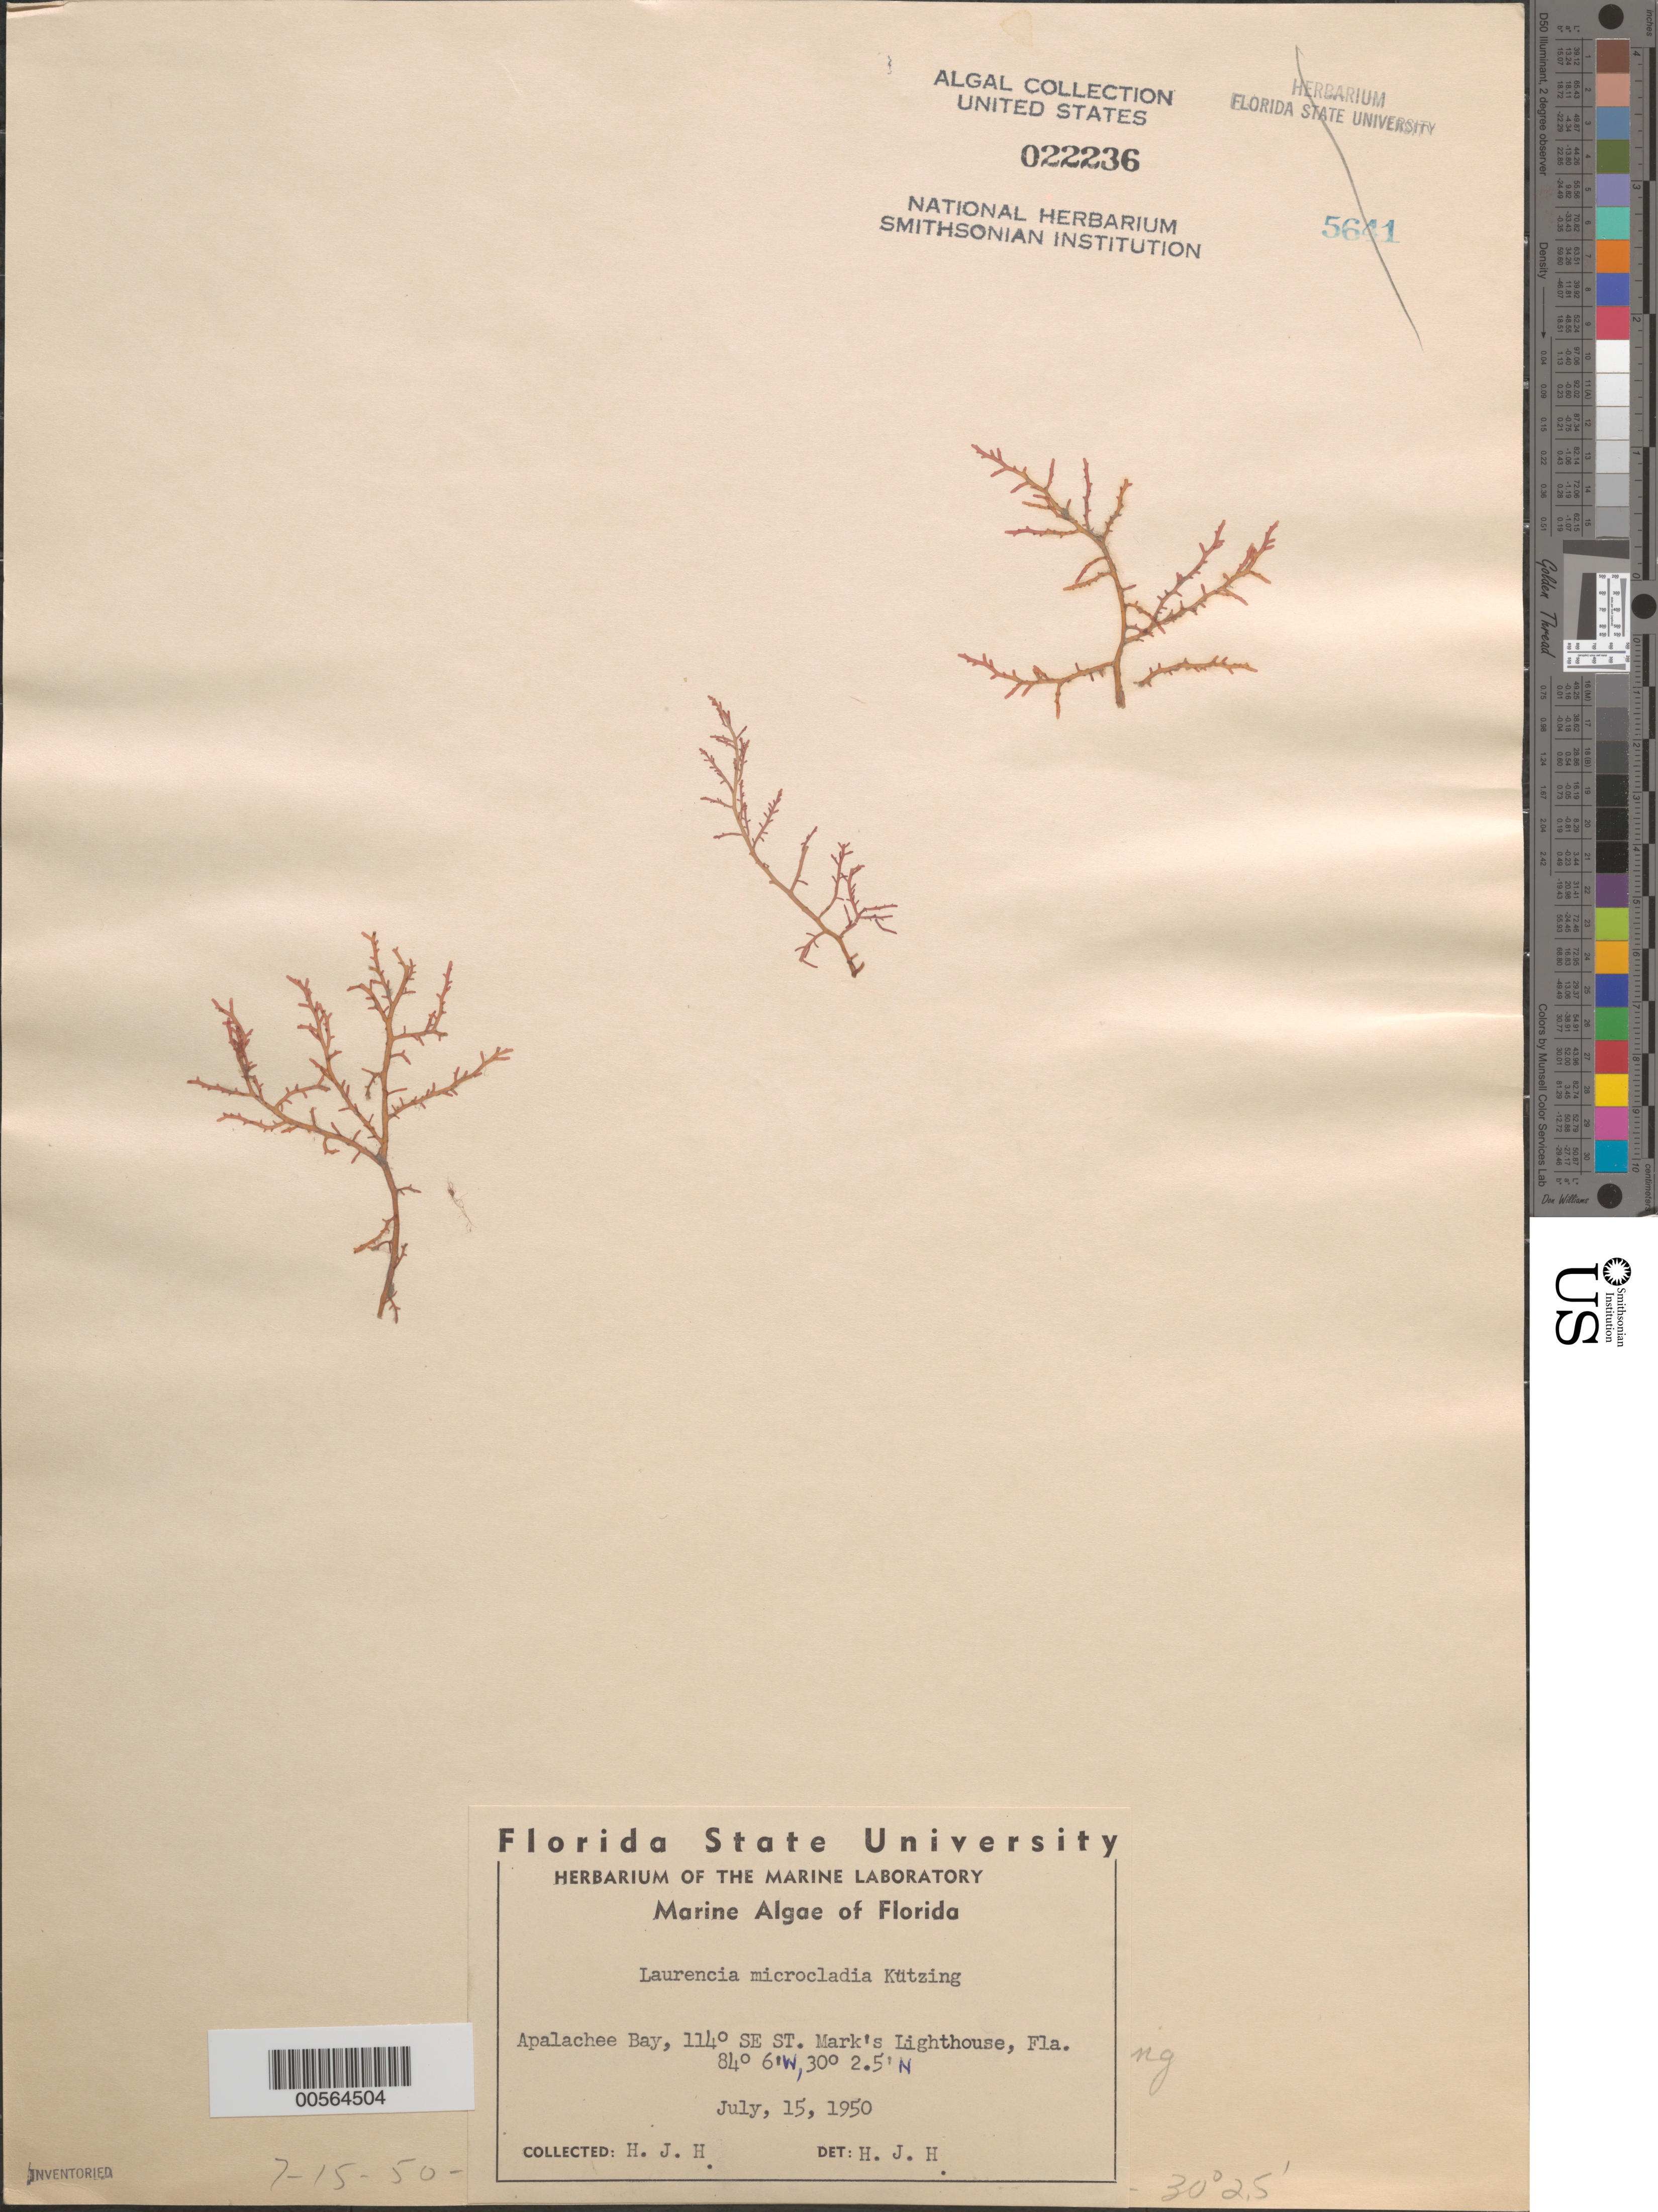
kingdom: Plantae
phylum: Rhodophyta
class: Florideophyceae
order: Ceramiales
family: Rhodomelaceae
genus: Laurencia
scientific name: Laurencia microcladia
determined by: Humm, Harold J.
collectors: H. J. Humm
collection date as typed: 15 Jul 1950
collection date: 1950-07-15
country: United States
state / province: Florida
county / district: Franklin County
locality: Apalachee Bay, 114 degrees southeast of St. Marks Lighthouse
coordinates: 30 2.5' N, 84 6' W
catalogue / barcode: US 22236